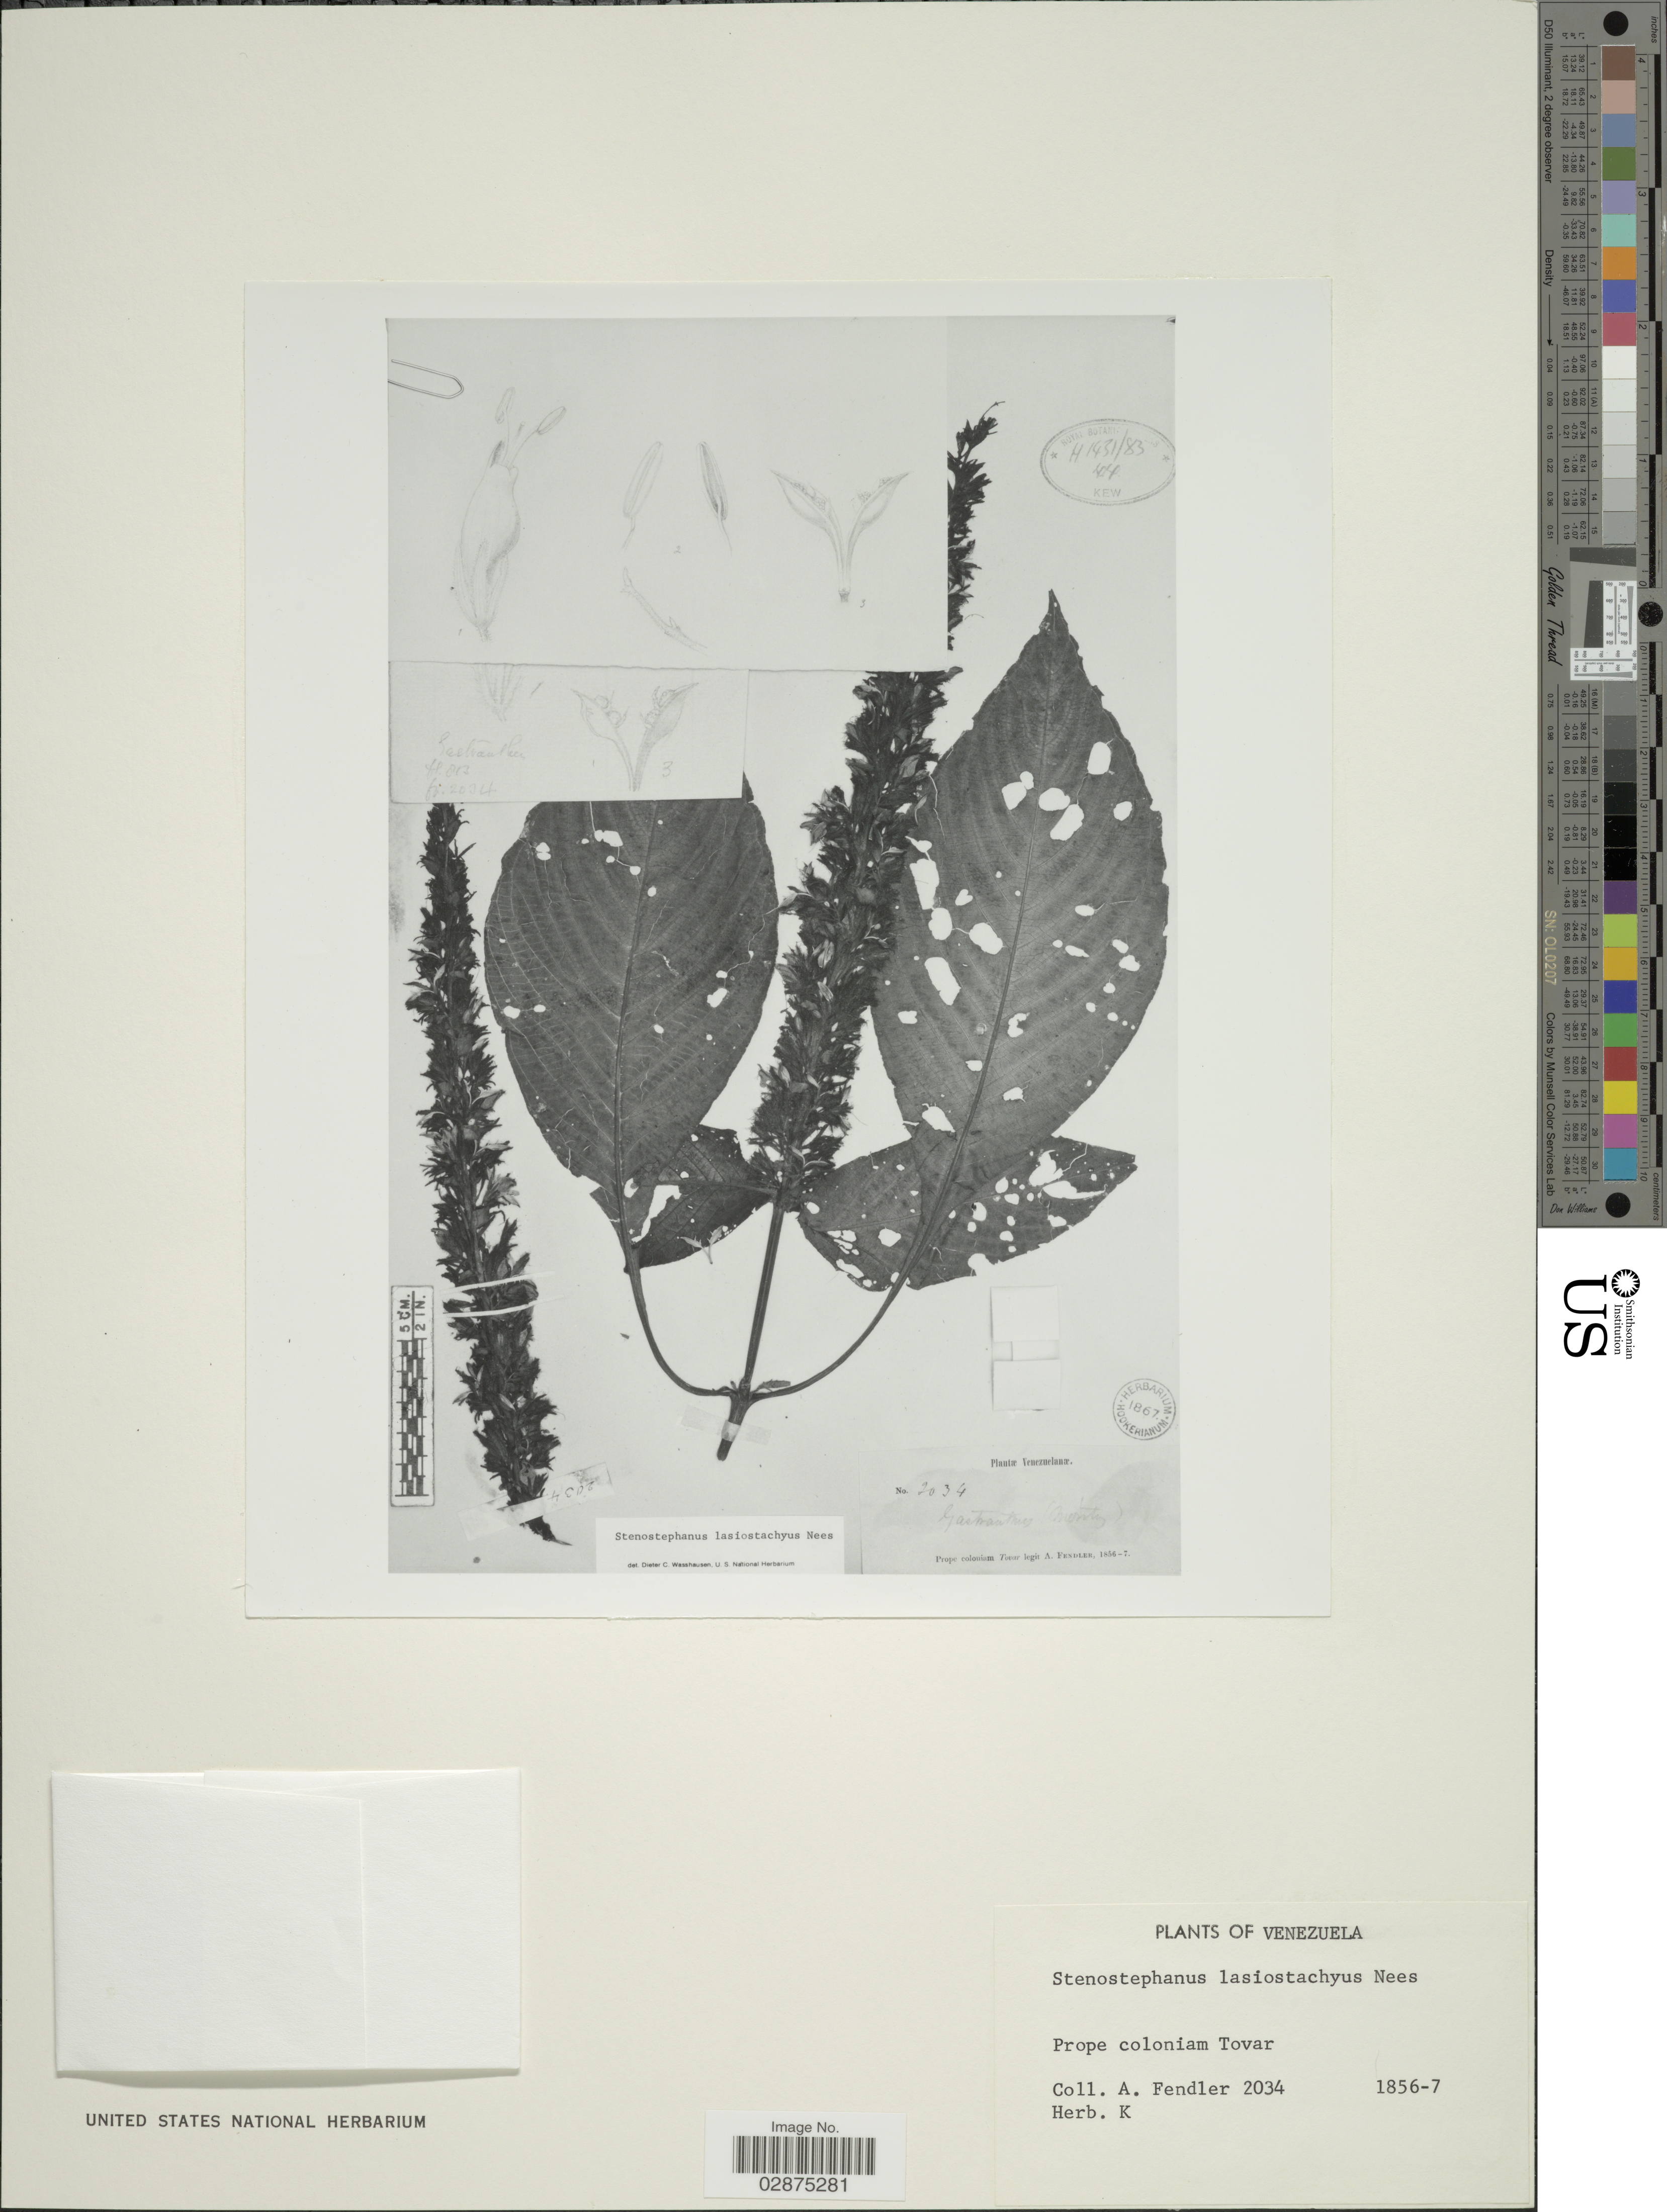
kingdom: Plantae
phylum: Tracheophyta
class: Magnoliopsida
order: Lamiales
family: Acanthaceae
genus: Stenostephanus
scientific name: Stenostephanus lasiostachyus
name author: Nees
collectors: A. Fendler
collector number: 2034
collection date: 1856/1857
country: Venezuela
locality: Prope coloniam Tovar.